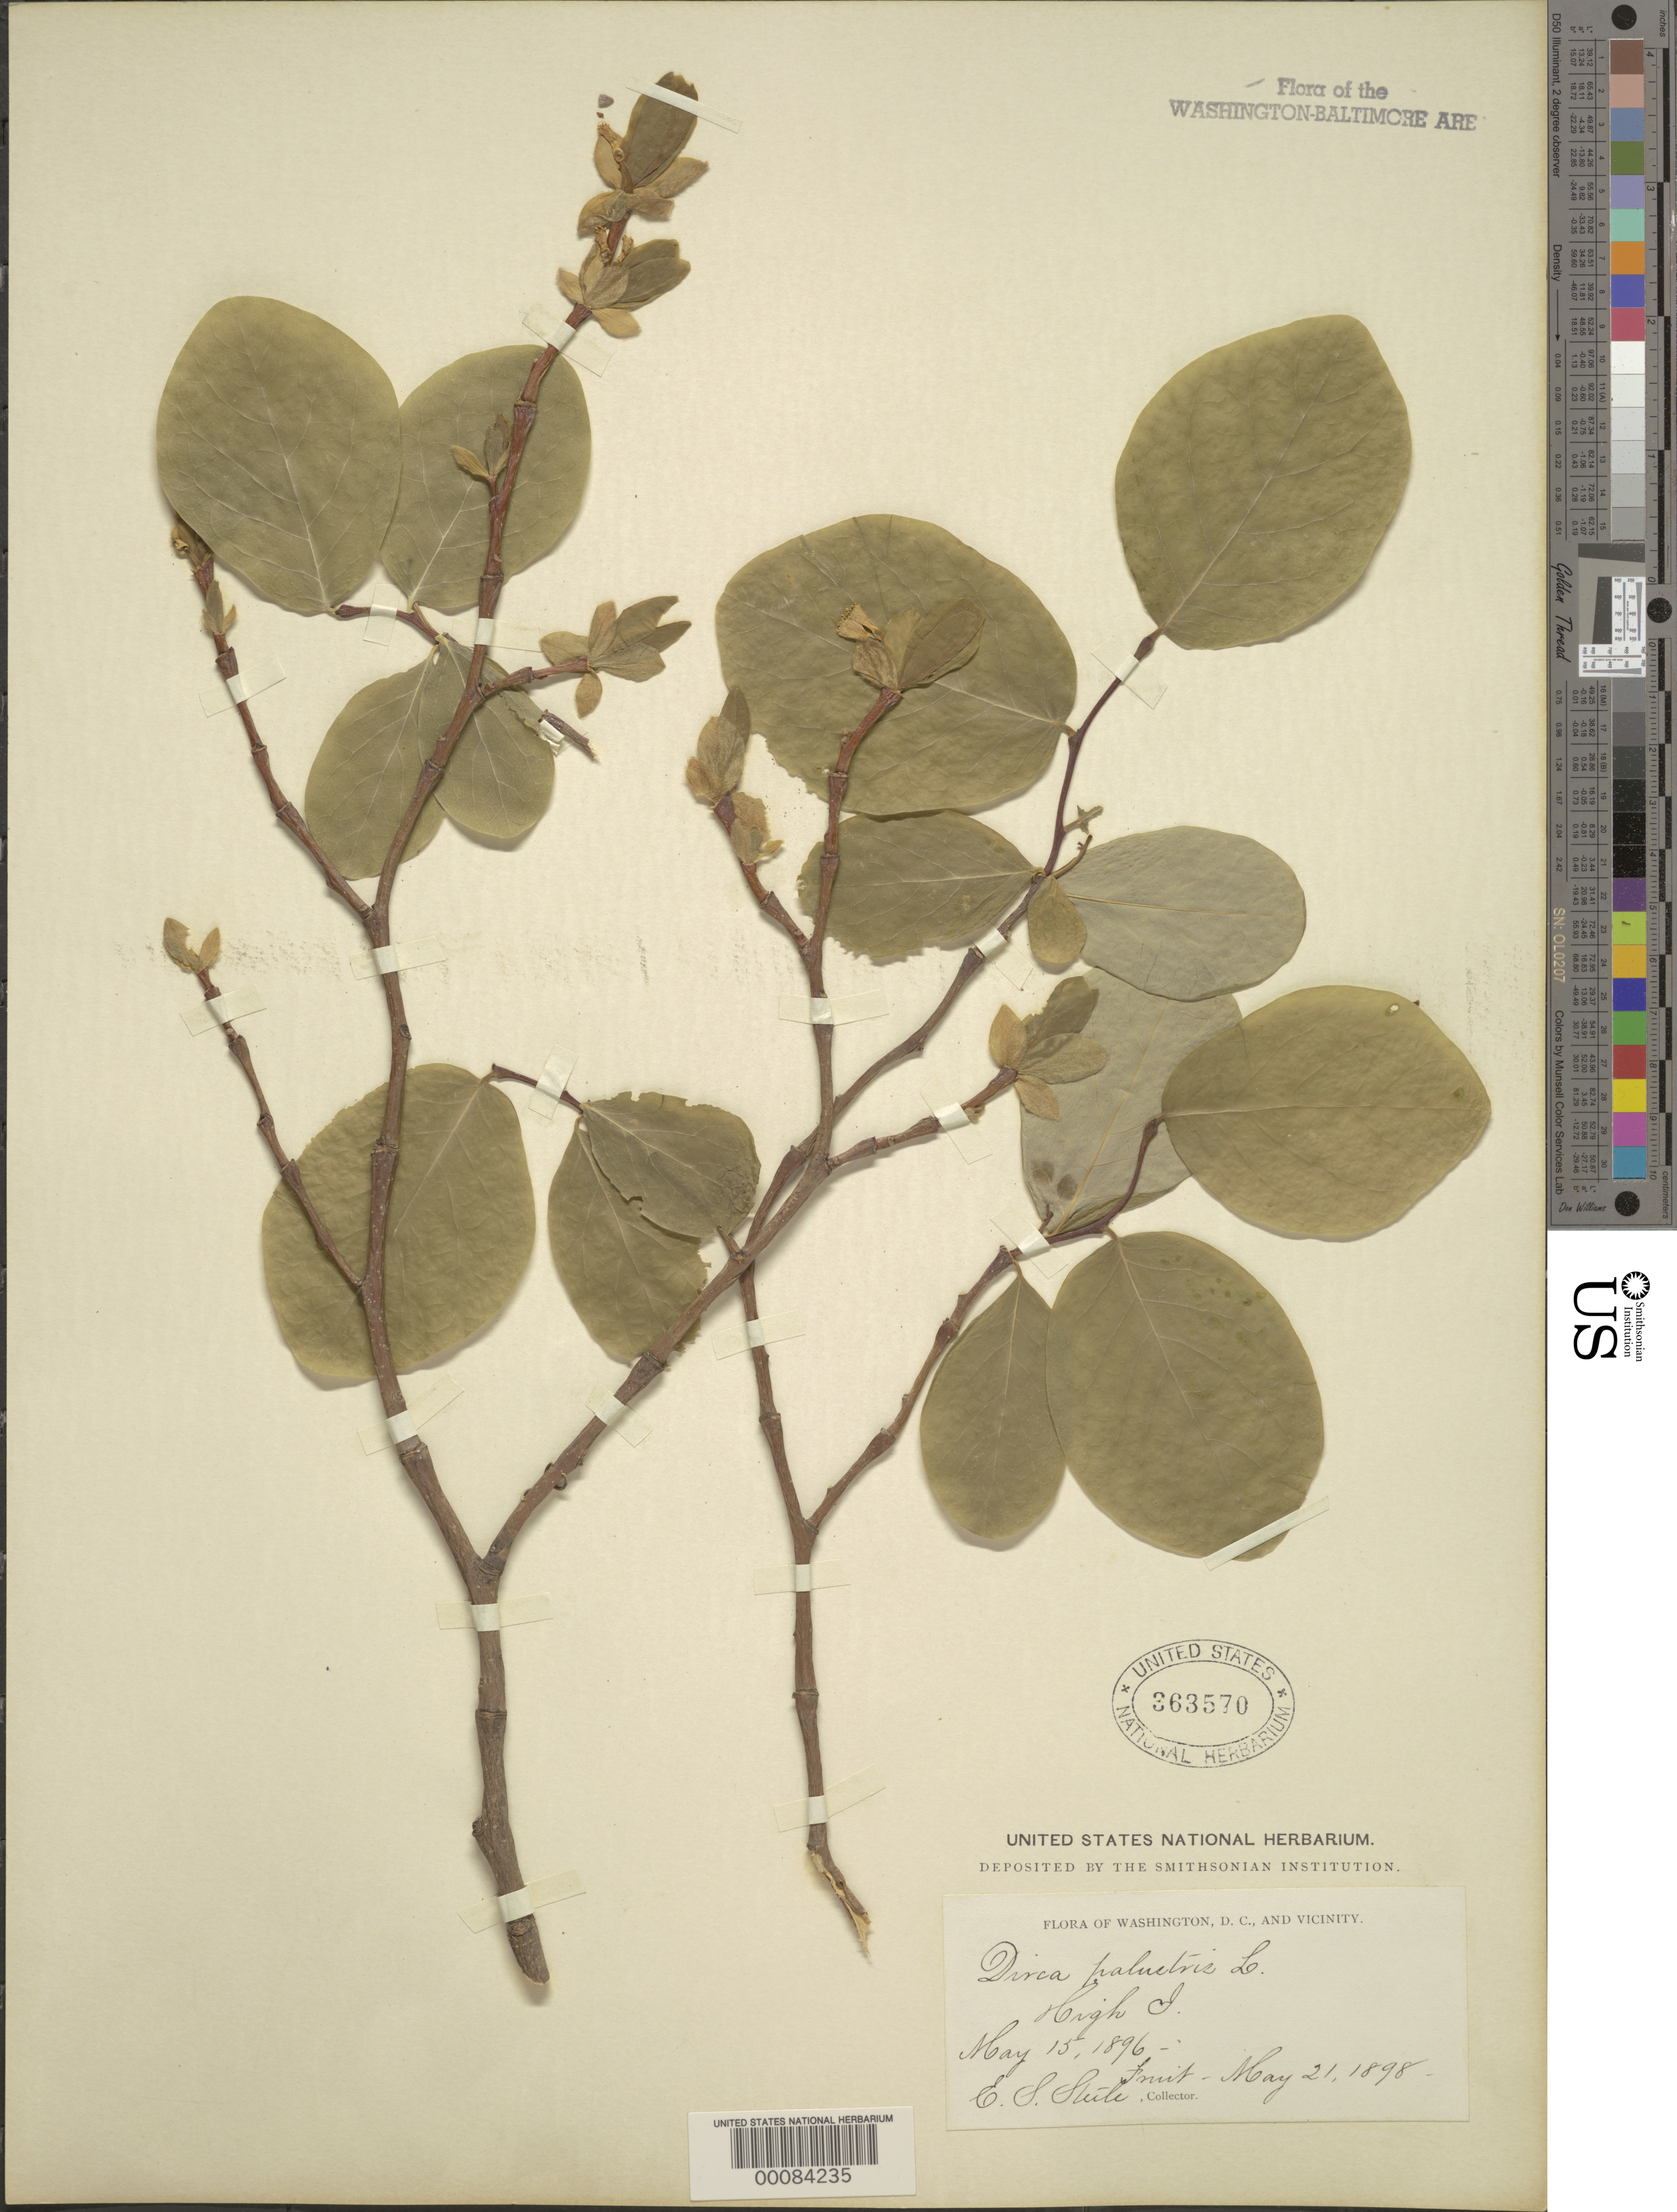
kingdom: Plantae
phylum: Tracheophyta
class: Magnoliopsida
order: Malvales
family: Thymelaeaceae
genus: Dirca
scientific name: Dirca palustris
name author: L.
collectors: E. Shile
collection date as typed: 21 May 1898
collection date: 1898-05-21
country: United States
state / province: Maryland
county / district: Montgomery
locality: High Island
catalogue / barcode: US 363570